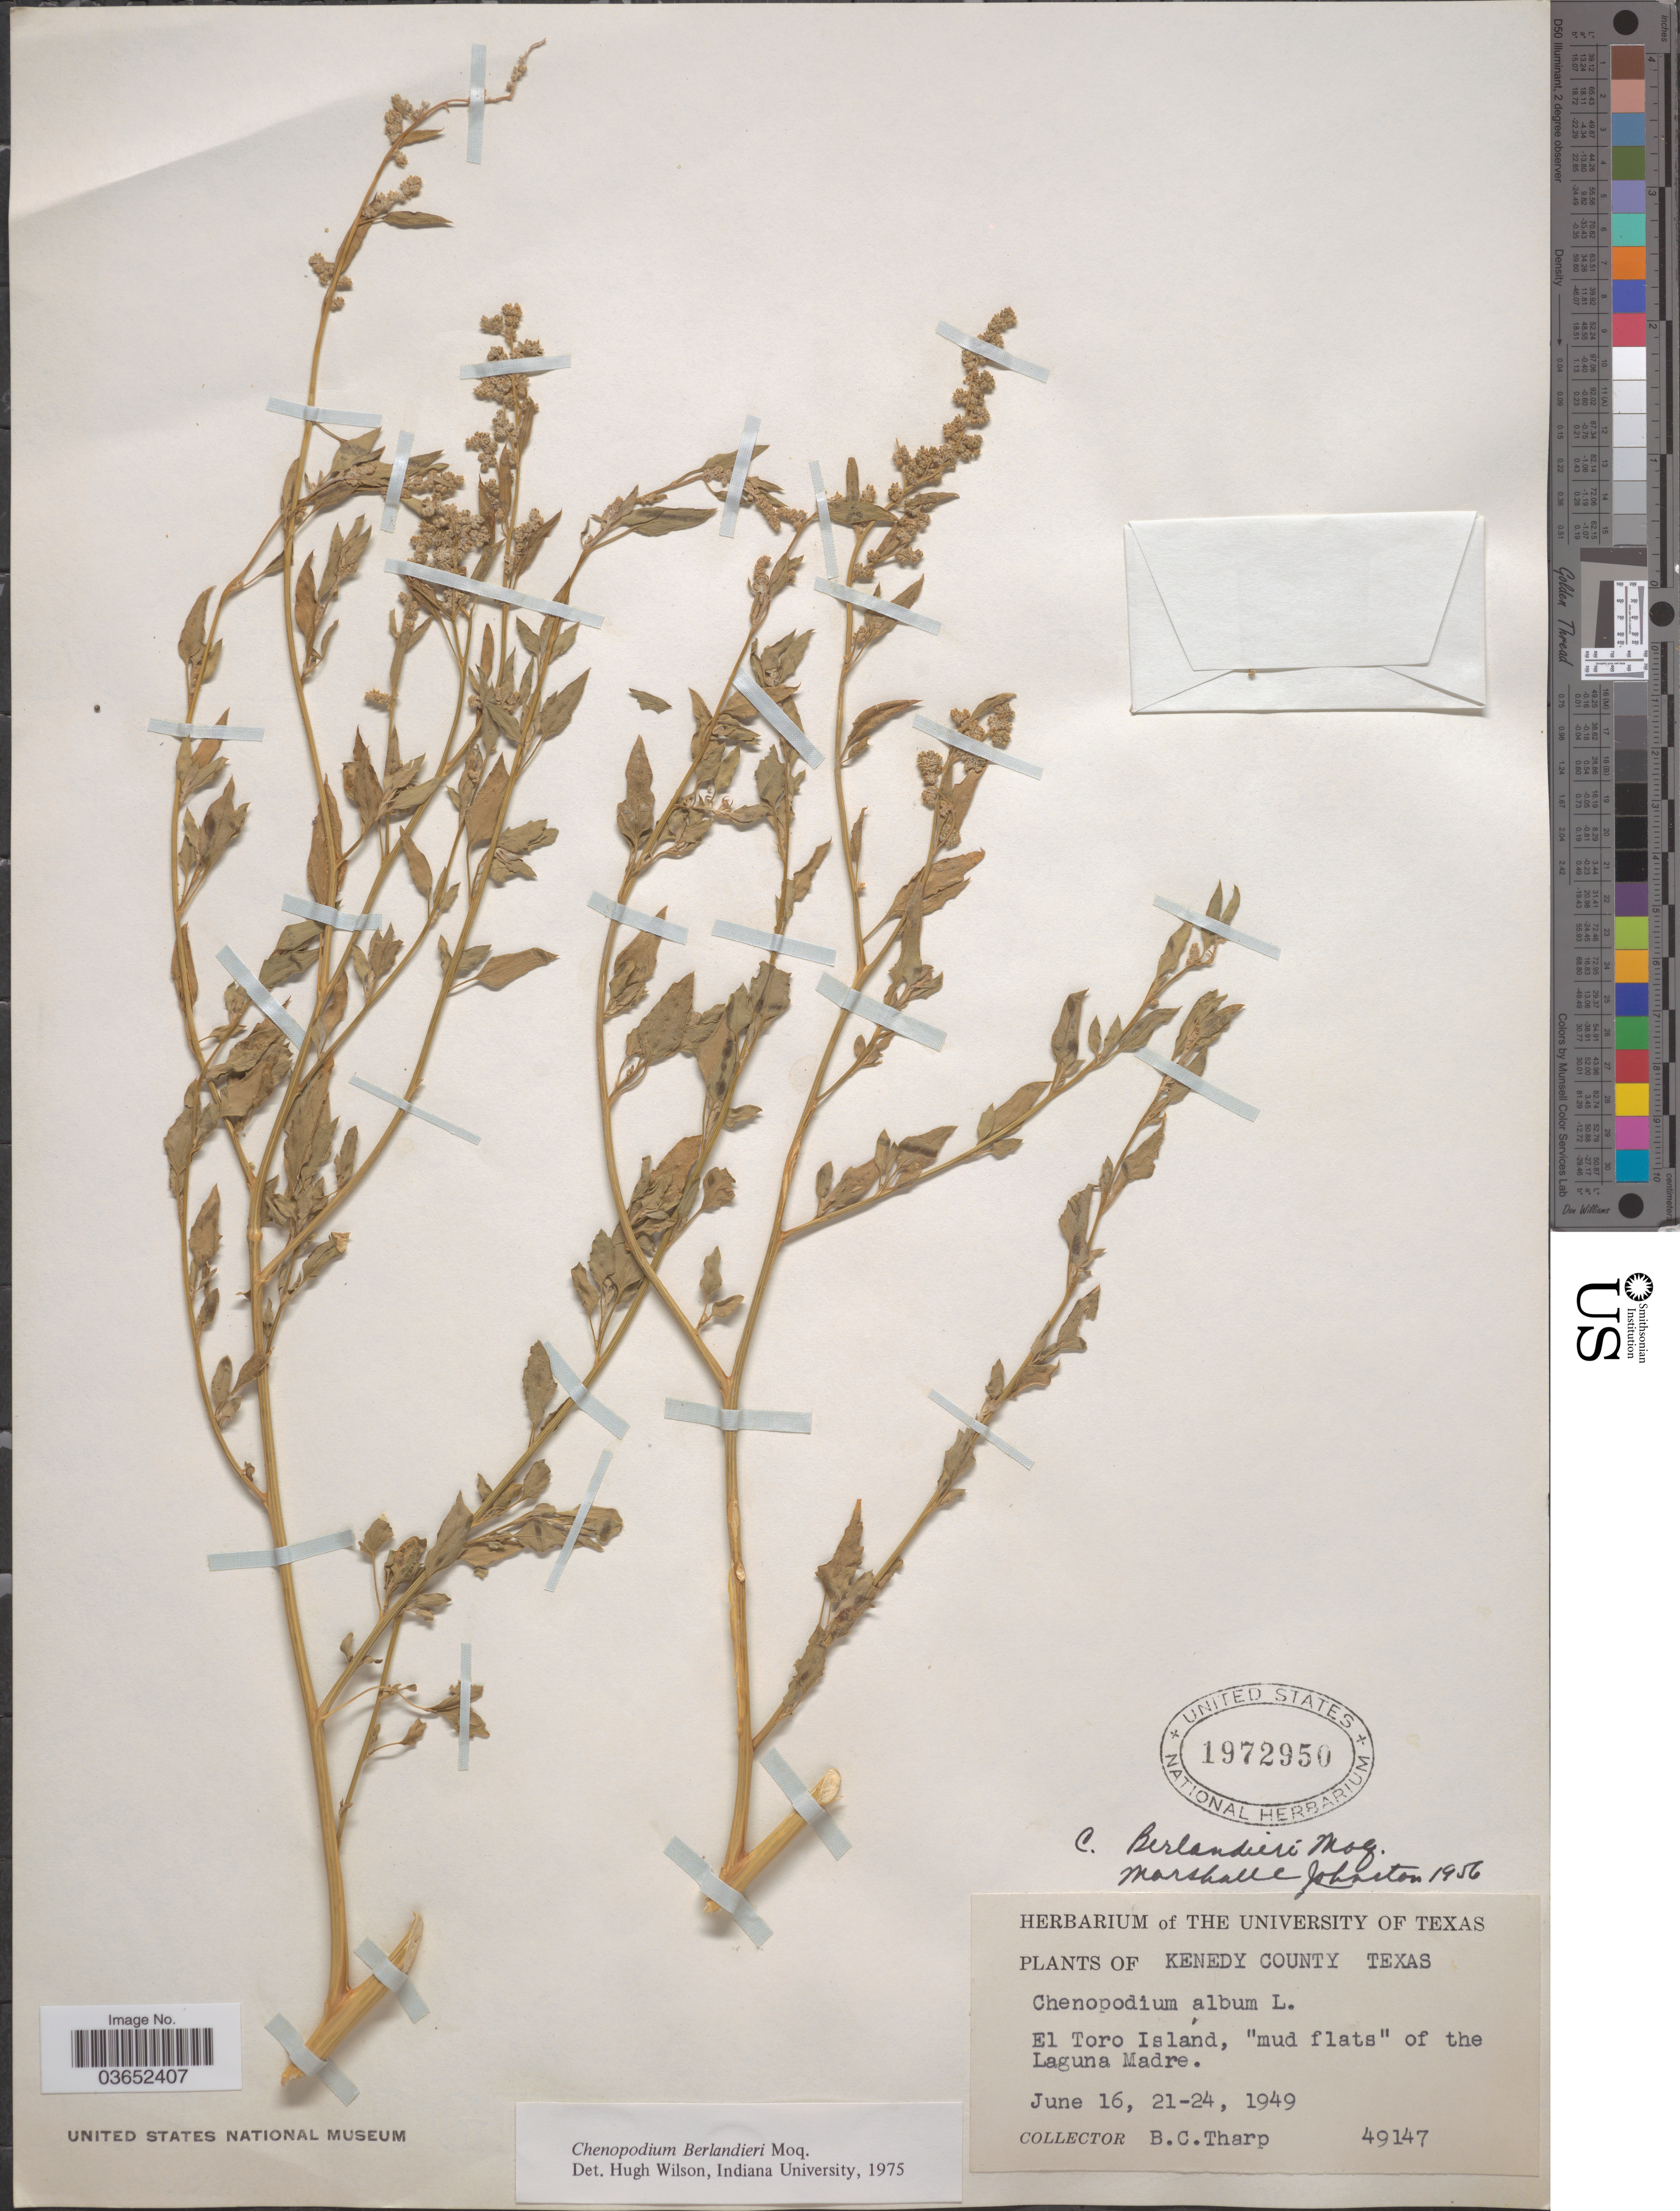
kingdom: Plantae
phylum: Tracheophyta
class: Magnoliopsida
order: Caryophyllales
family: Amaranthaceae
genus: Chenopodium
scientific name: Chenopodium berlandieri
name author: Moq.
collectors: B. C. Tharp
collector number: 49147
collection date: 1949-06-16/1949-06-24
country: United States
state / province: Texas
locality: Kenedy County. El Toro Island, "mud flats" of the Laguna Madre.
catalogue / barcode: US 1972950